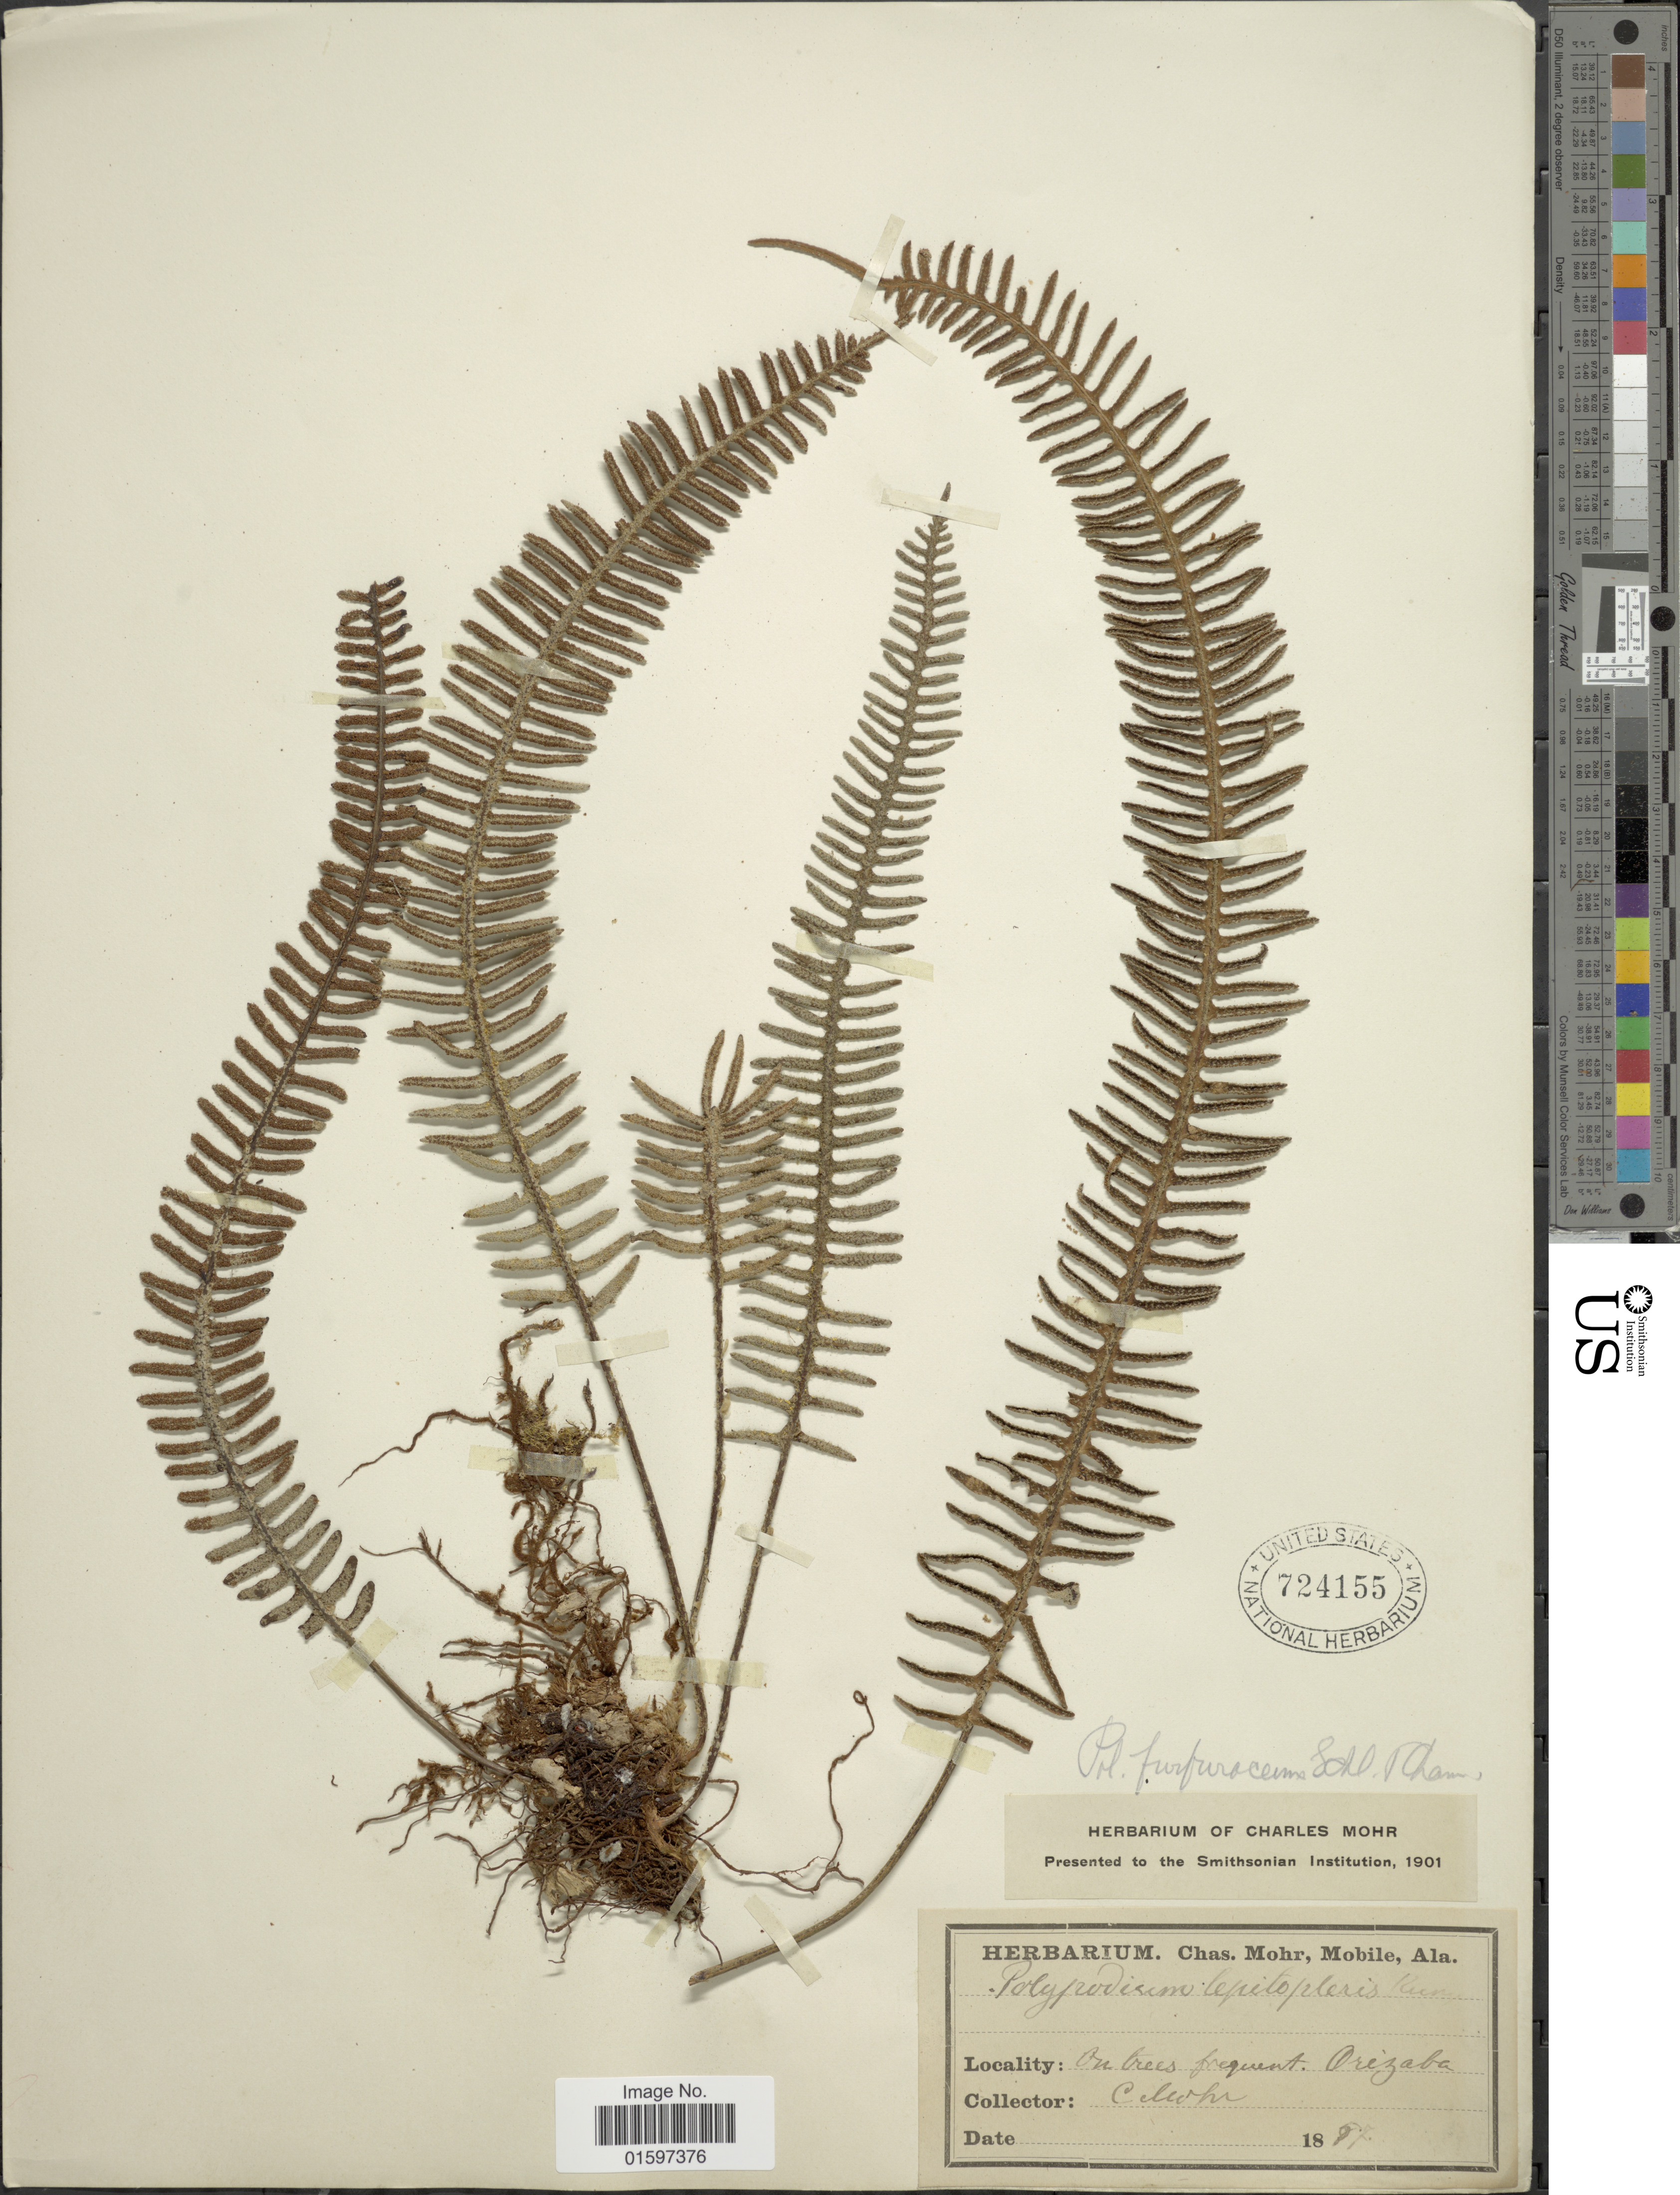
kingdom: Plantae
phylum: Tracheophyta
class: Polypodiopsida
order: Polypodiales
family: Polypodiaceae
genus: Pleopeltis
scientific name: Pleopeltis furfuracea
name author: (Schltdl. & Cham.) A.R. Sm. & Tejero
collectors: C. T. Mohr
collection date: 1857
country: Mexico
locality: On trees frequent. Orizaba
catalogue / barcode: US 724155